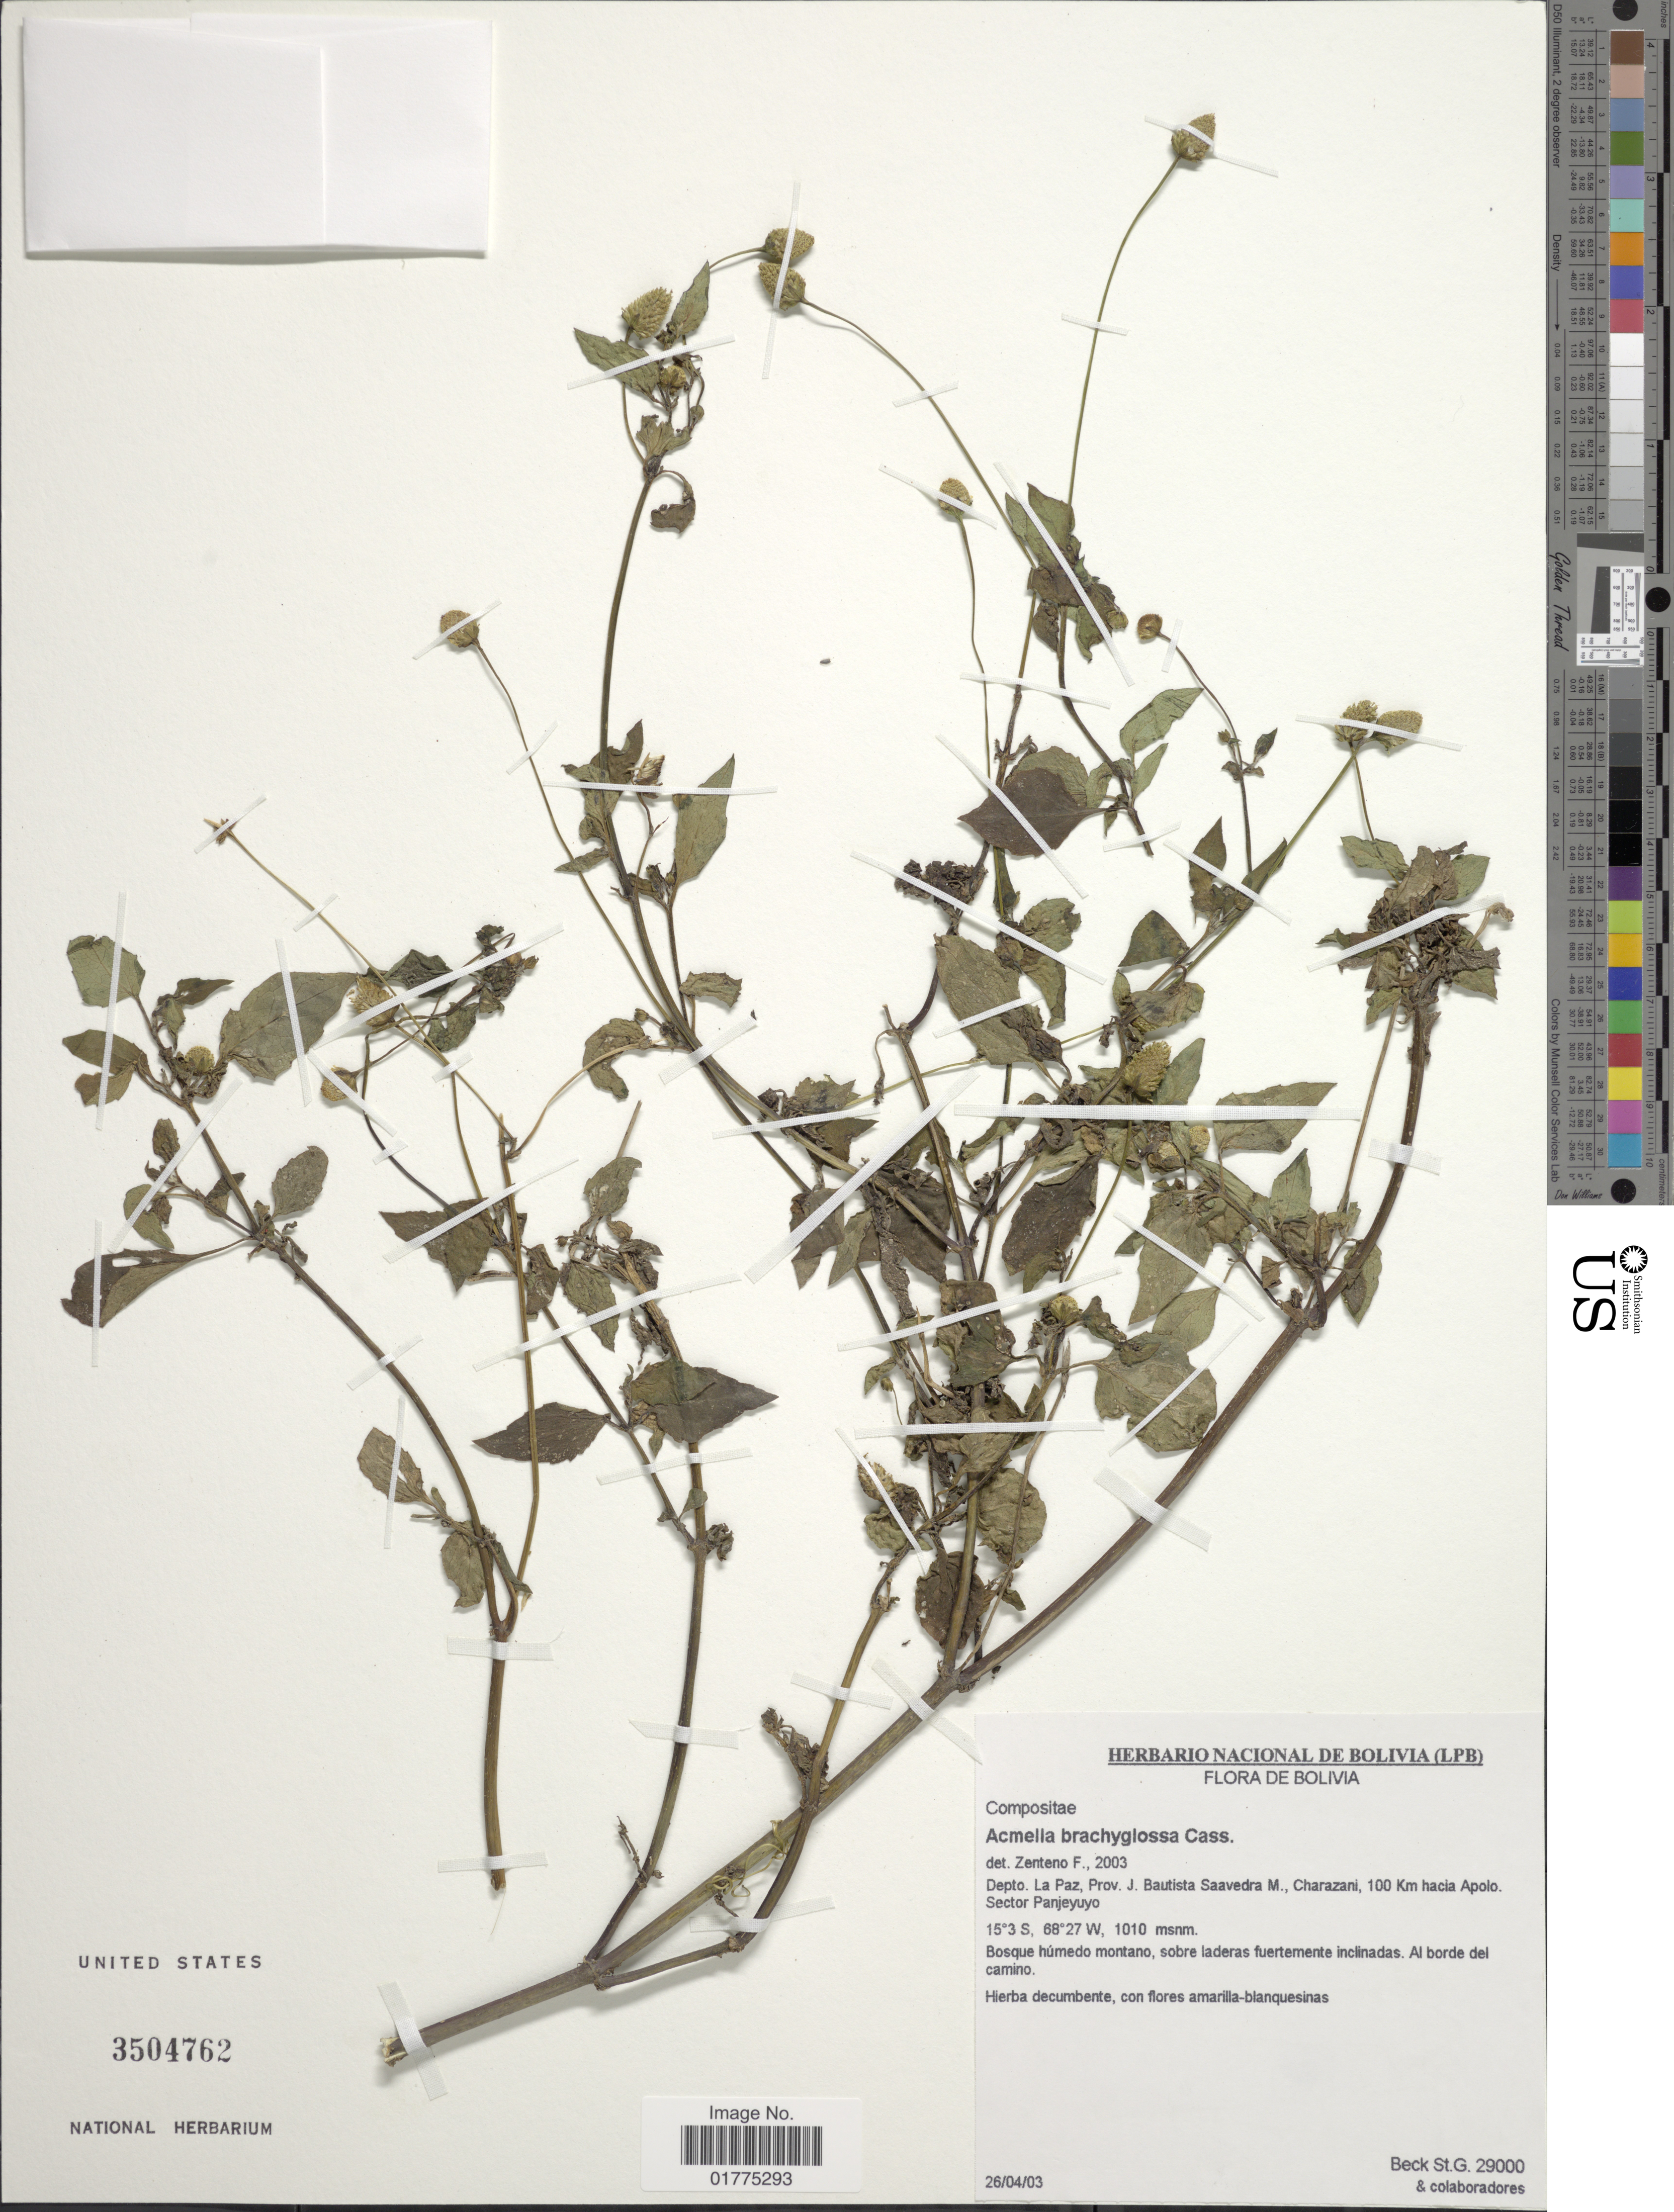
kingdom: Plantae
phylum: Tracheophyta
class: Magnoliopsida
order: Asterales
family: Asteraceae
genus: Acmella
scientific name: Acmella brachyglossa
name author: Cass.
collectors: S. G. Beck & et al.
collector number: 29000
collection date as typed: Transcribed d/m/y: 26/4/3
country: Bolivia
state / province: La Paz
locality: Depto. La Paz, Prov. J. Bautista Saavedra M., Charazani, 100 Km hacia Apolo, Sector Panjeyuyo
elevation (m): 1010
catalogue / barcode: US 35044762